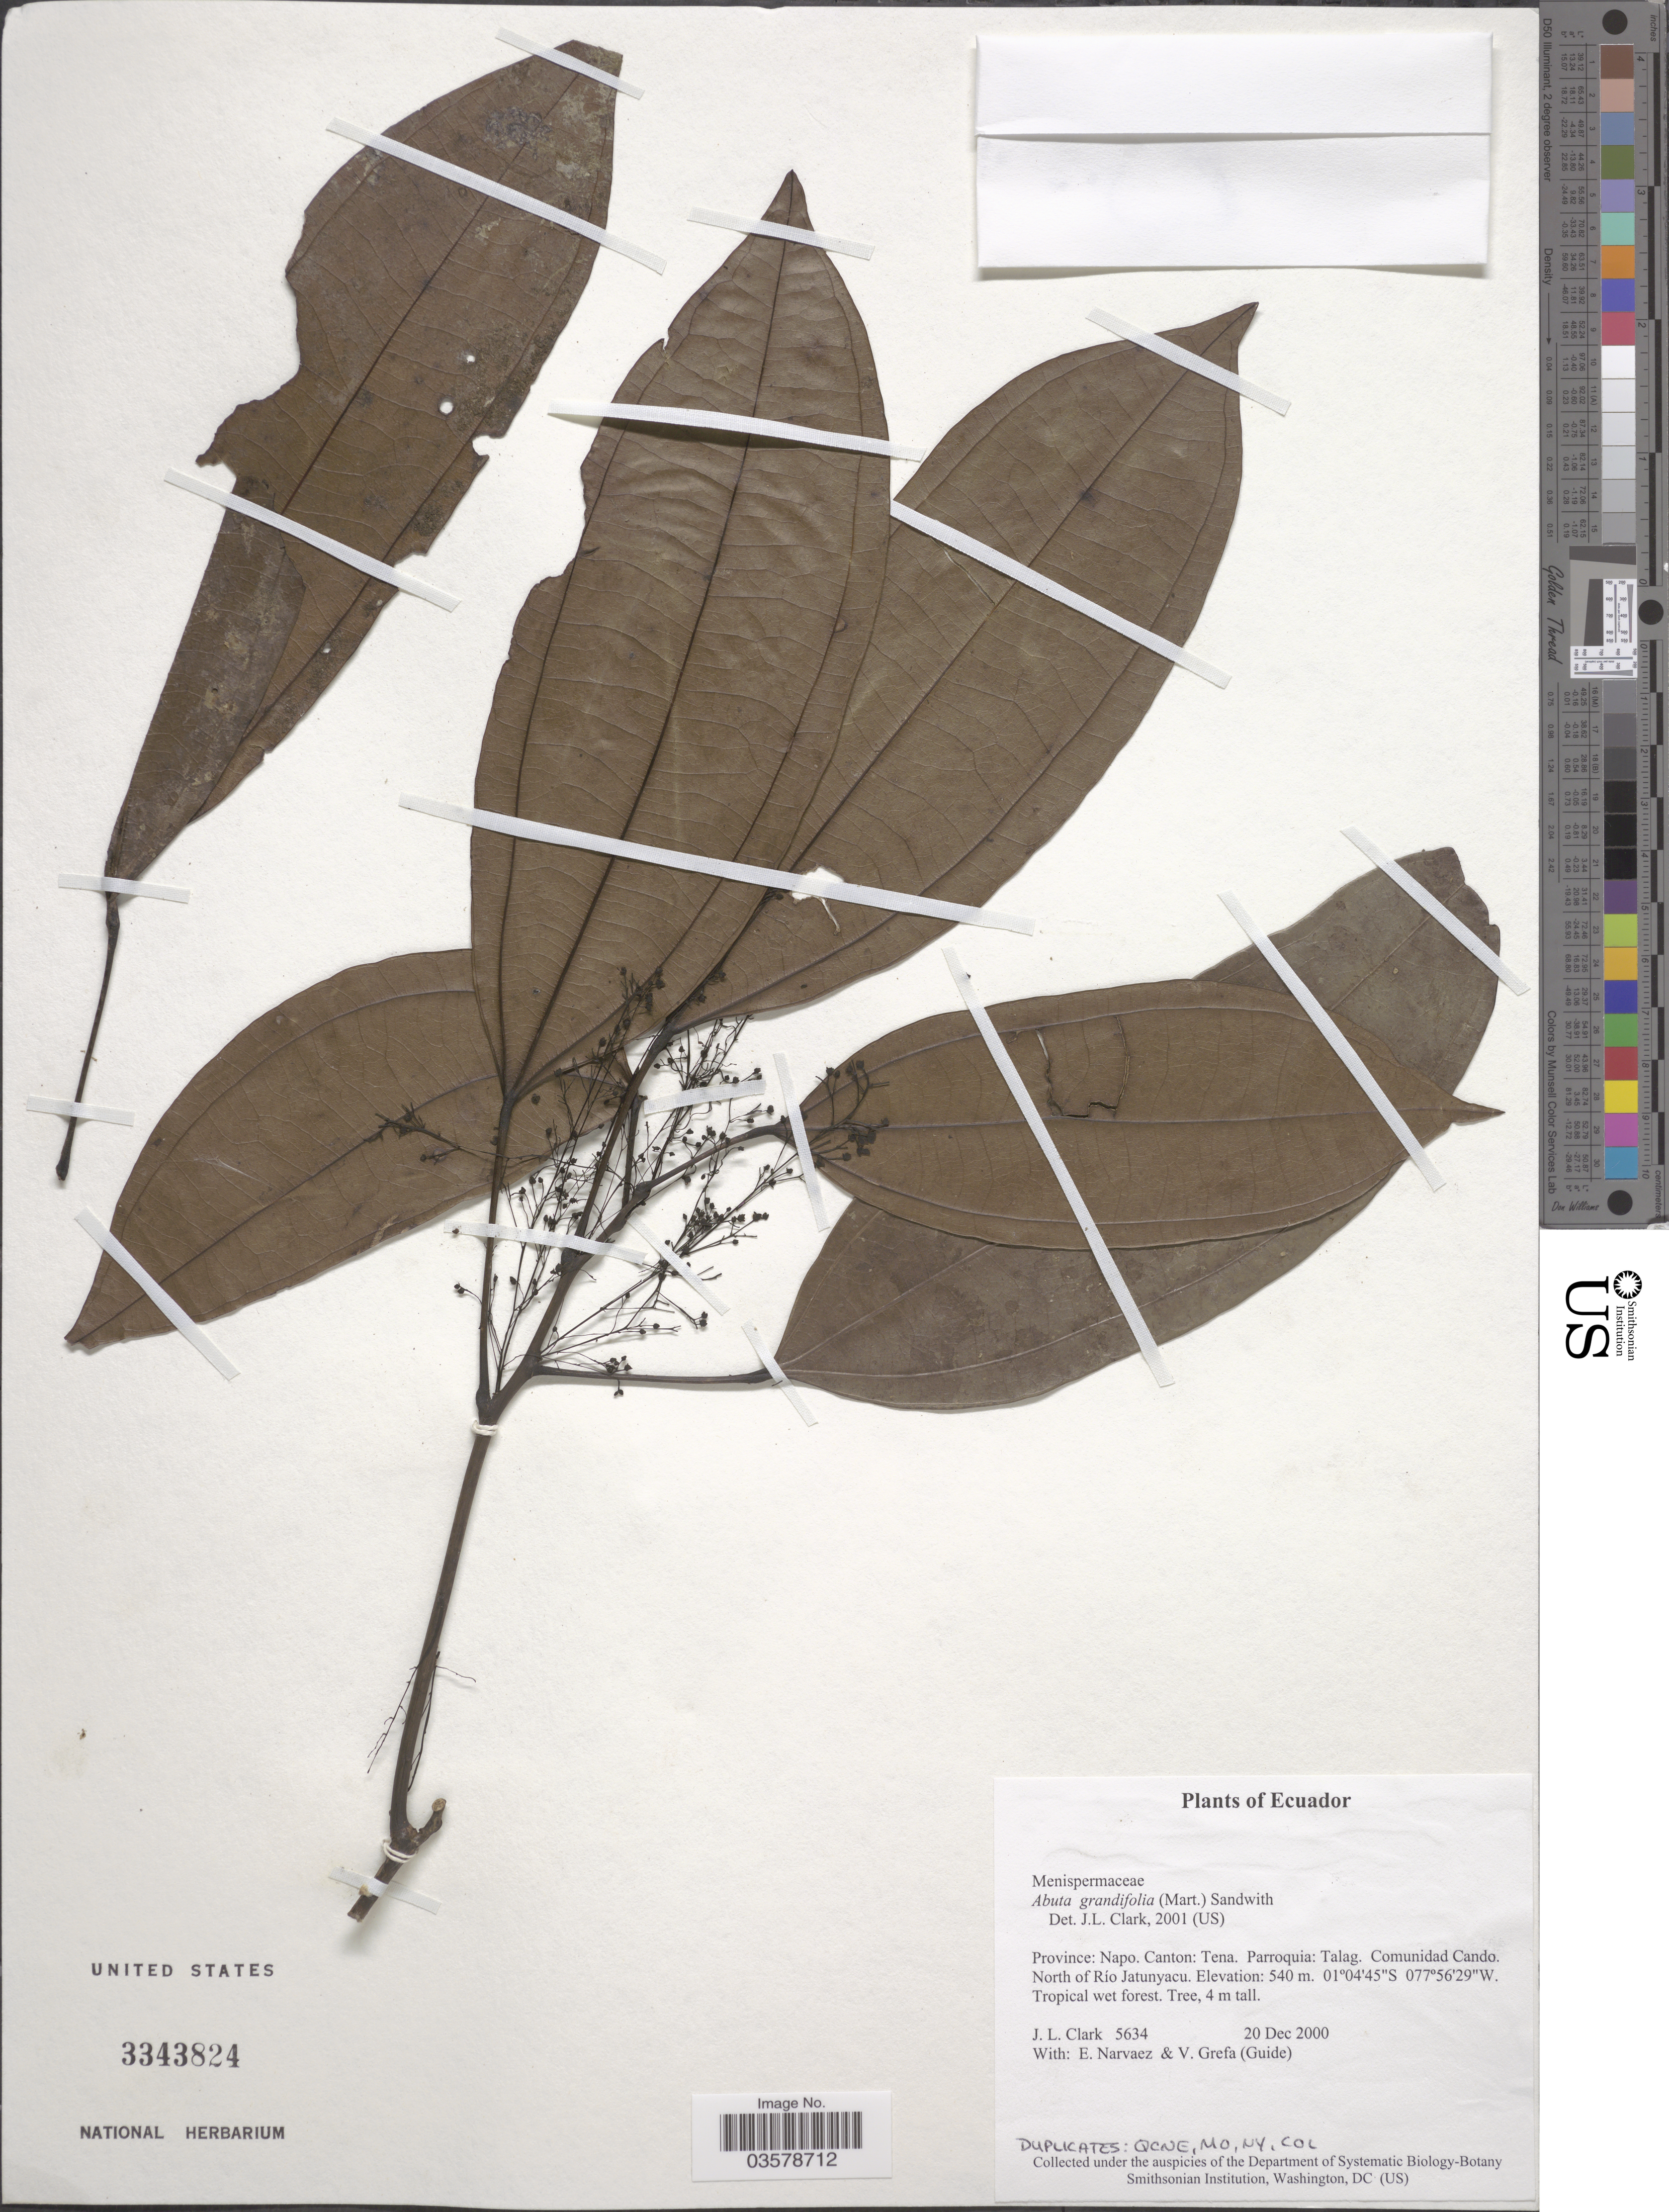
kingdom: Plantae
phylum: Tracheophyta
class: Magnoliopsida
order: Ranunculales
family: Menispermaceae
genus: Abuta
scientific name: Abuta grandifolia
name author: (Mart.) Sandwith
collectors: J. L. Clark, E. Narváez & V. Grefa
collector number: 5634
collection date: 2000-12-20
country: Ecuador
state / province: Napo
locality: Canton: Tena. Parroquia: Talag. Comunidad Cando. North of Río Jatunyacu.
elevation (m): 540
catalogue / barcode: US 3343824